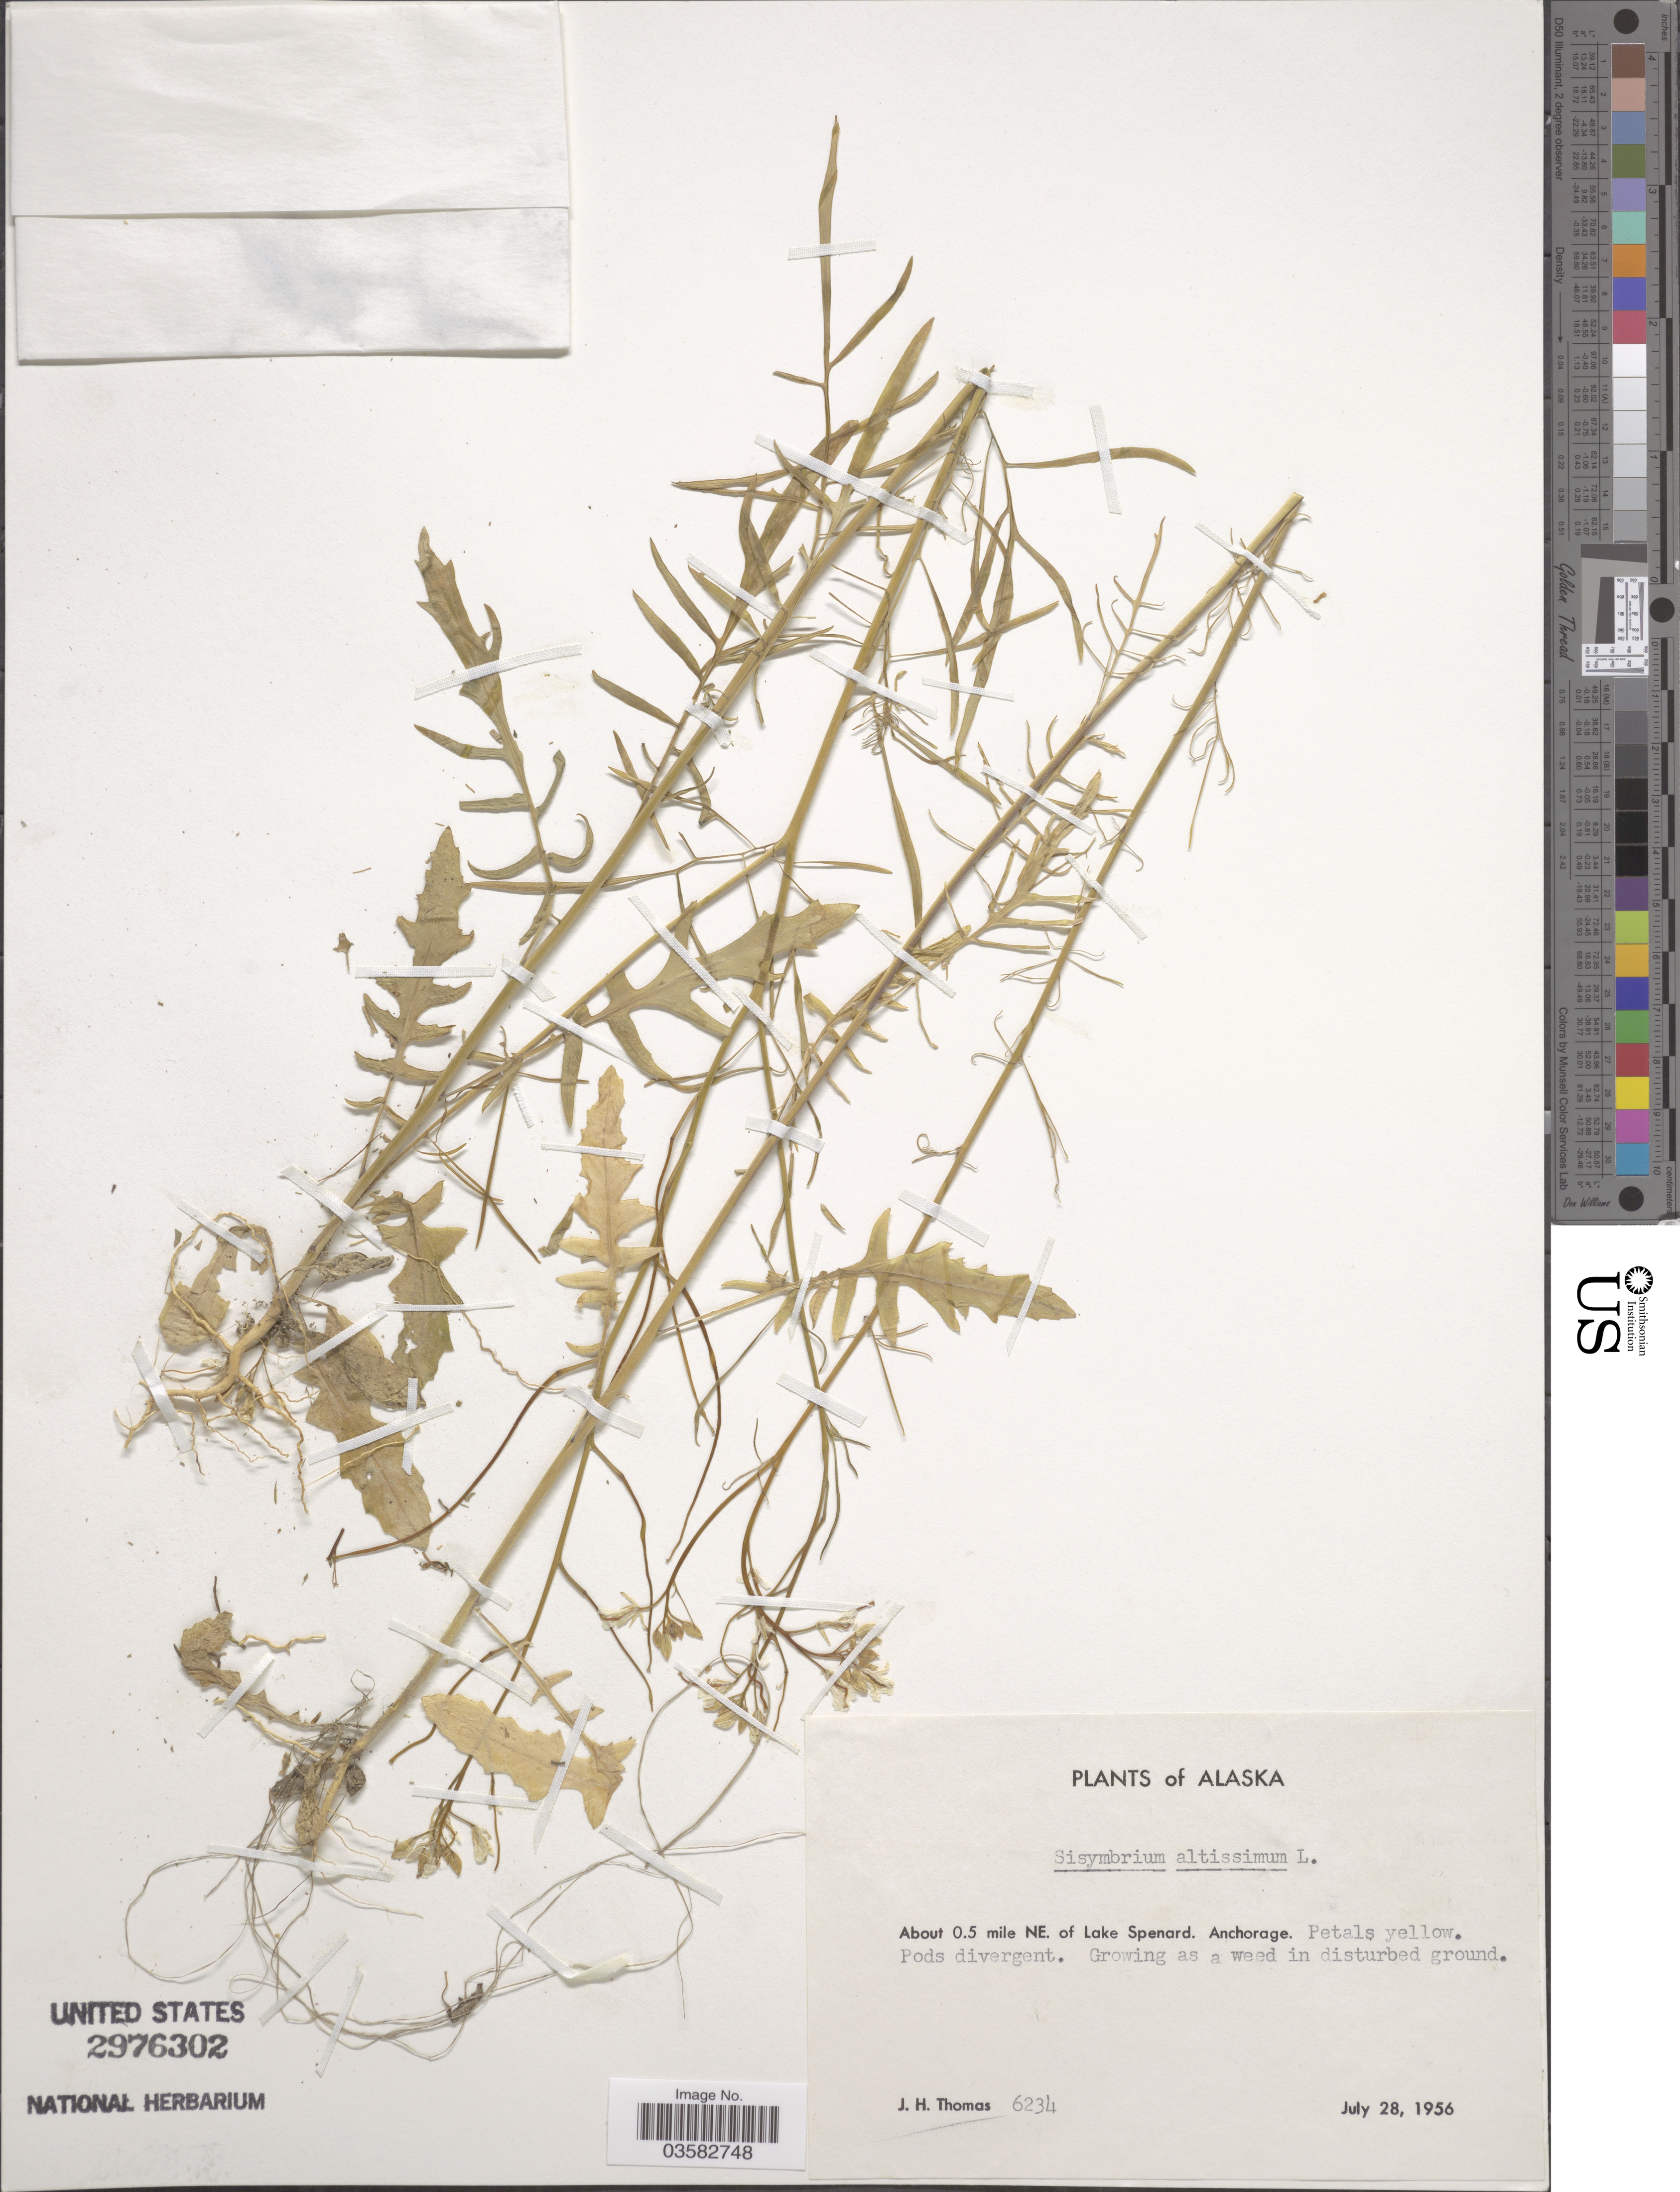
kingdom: Plantae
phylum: Tracheophyta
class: Magnoliopsida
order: Brassicales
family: Brassicaceae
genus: Sisymbrium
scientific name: Sisymbrium altissimum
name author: L.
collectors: J. H. Thomas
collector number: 6234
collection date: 1956-07-28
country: United States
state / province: Alaska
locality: About 0.5 mile NE. of Lake Spenard. Anchorage.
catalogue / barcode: US 2976302